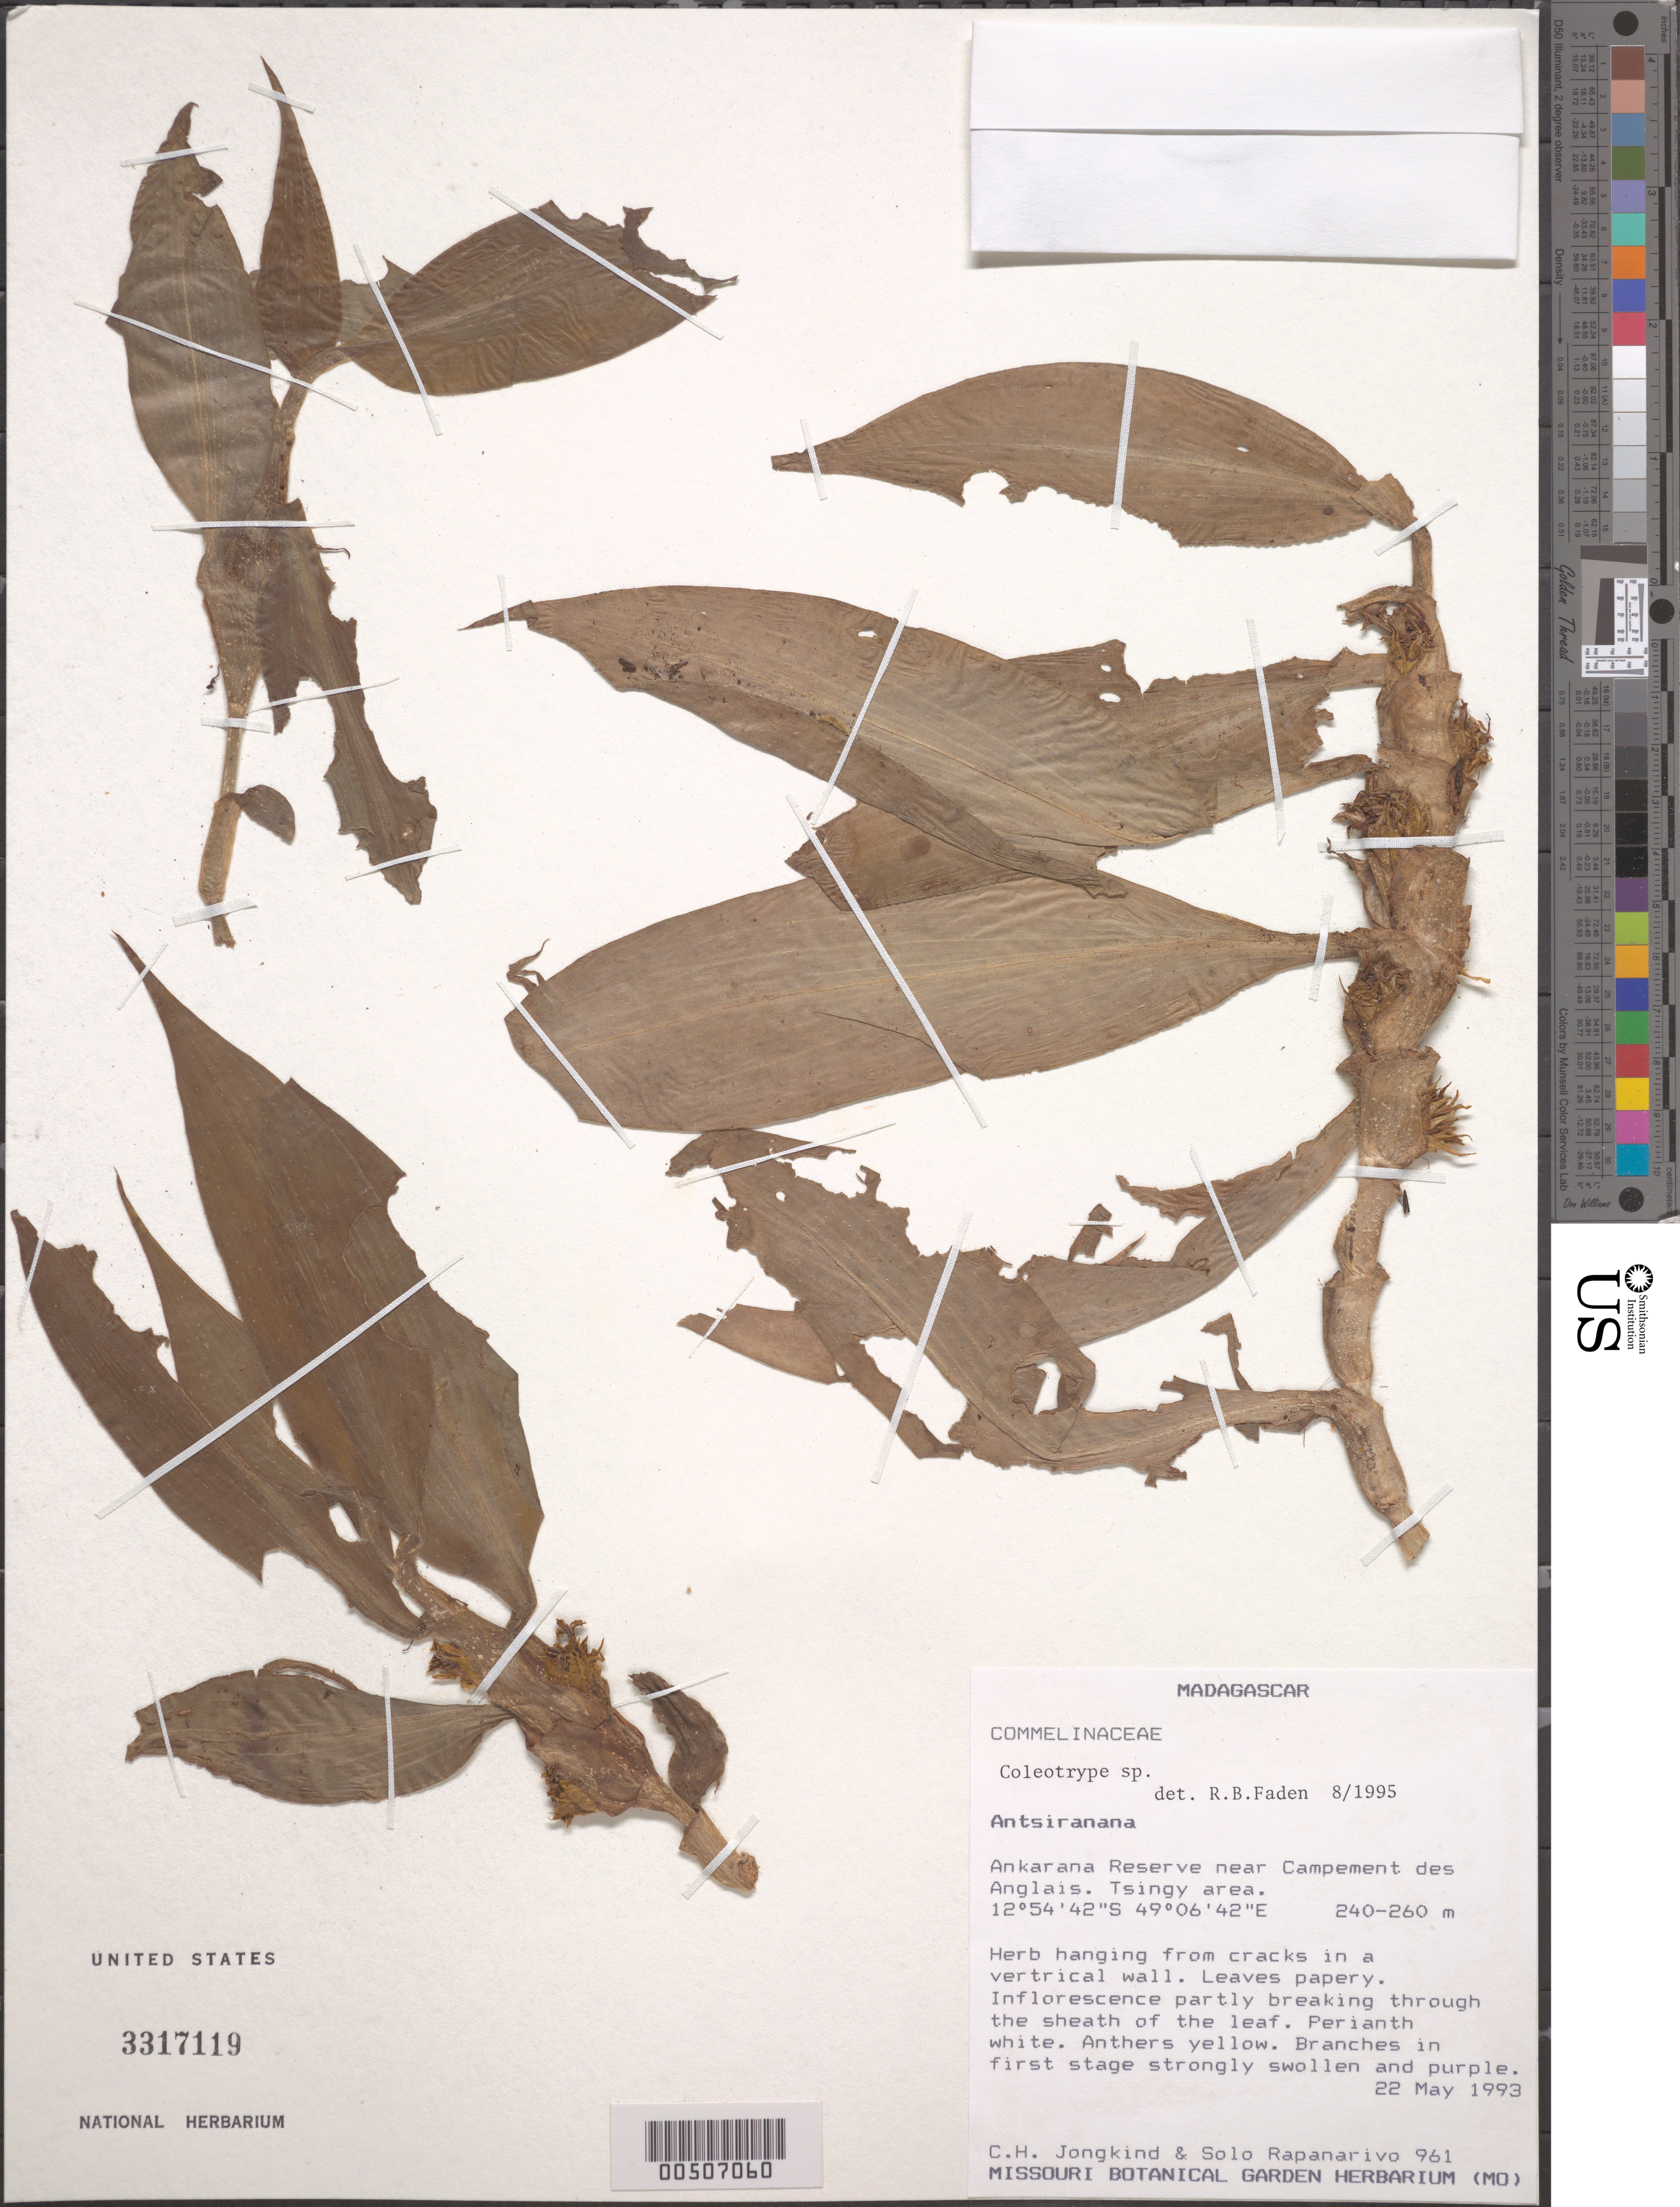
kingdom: Plantae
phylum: Tracheophyta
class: Liliopsida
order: Commelinales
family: Commelinaceae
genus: Coleotrype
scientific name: Coleotrype sp.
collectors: C. C. Jongkind & S. Rapanarivo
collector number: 961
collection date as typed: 22 May 1993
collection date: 1993-05-22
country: Madagascar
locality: Ankarana reserve near campement des anglais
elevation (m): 240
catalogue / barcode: US 3317119